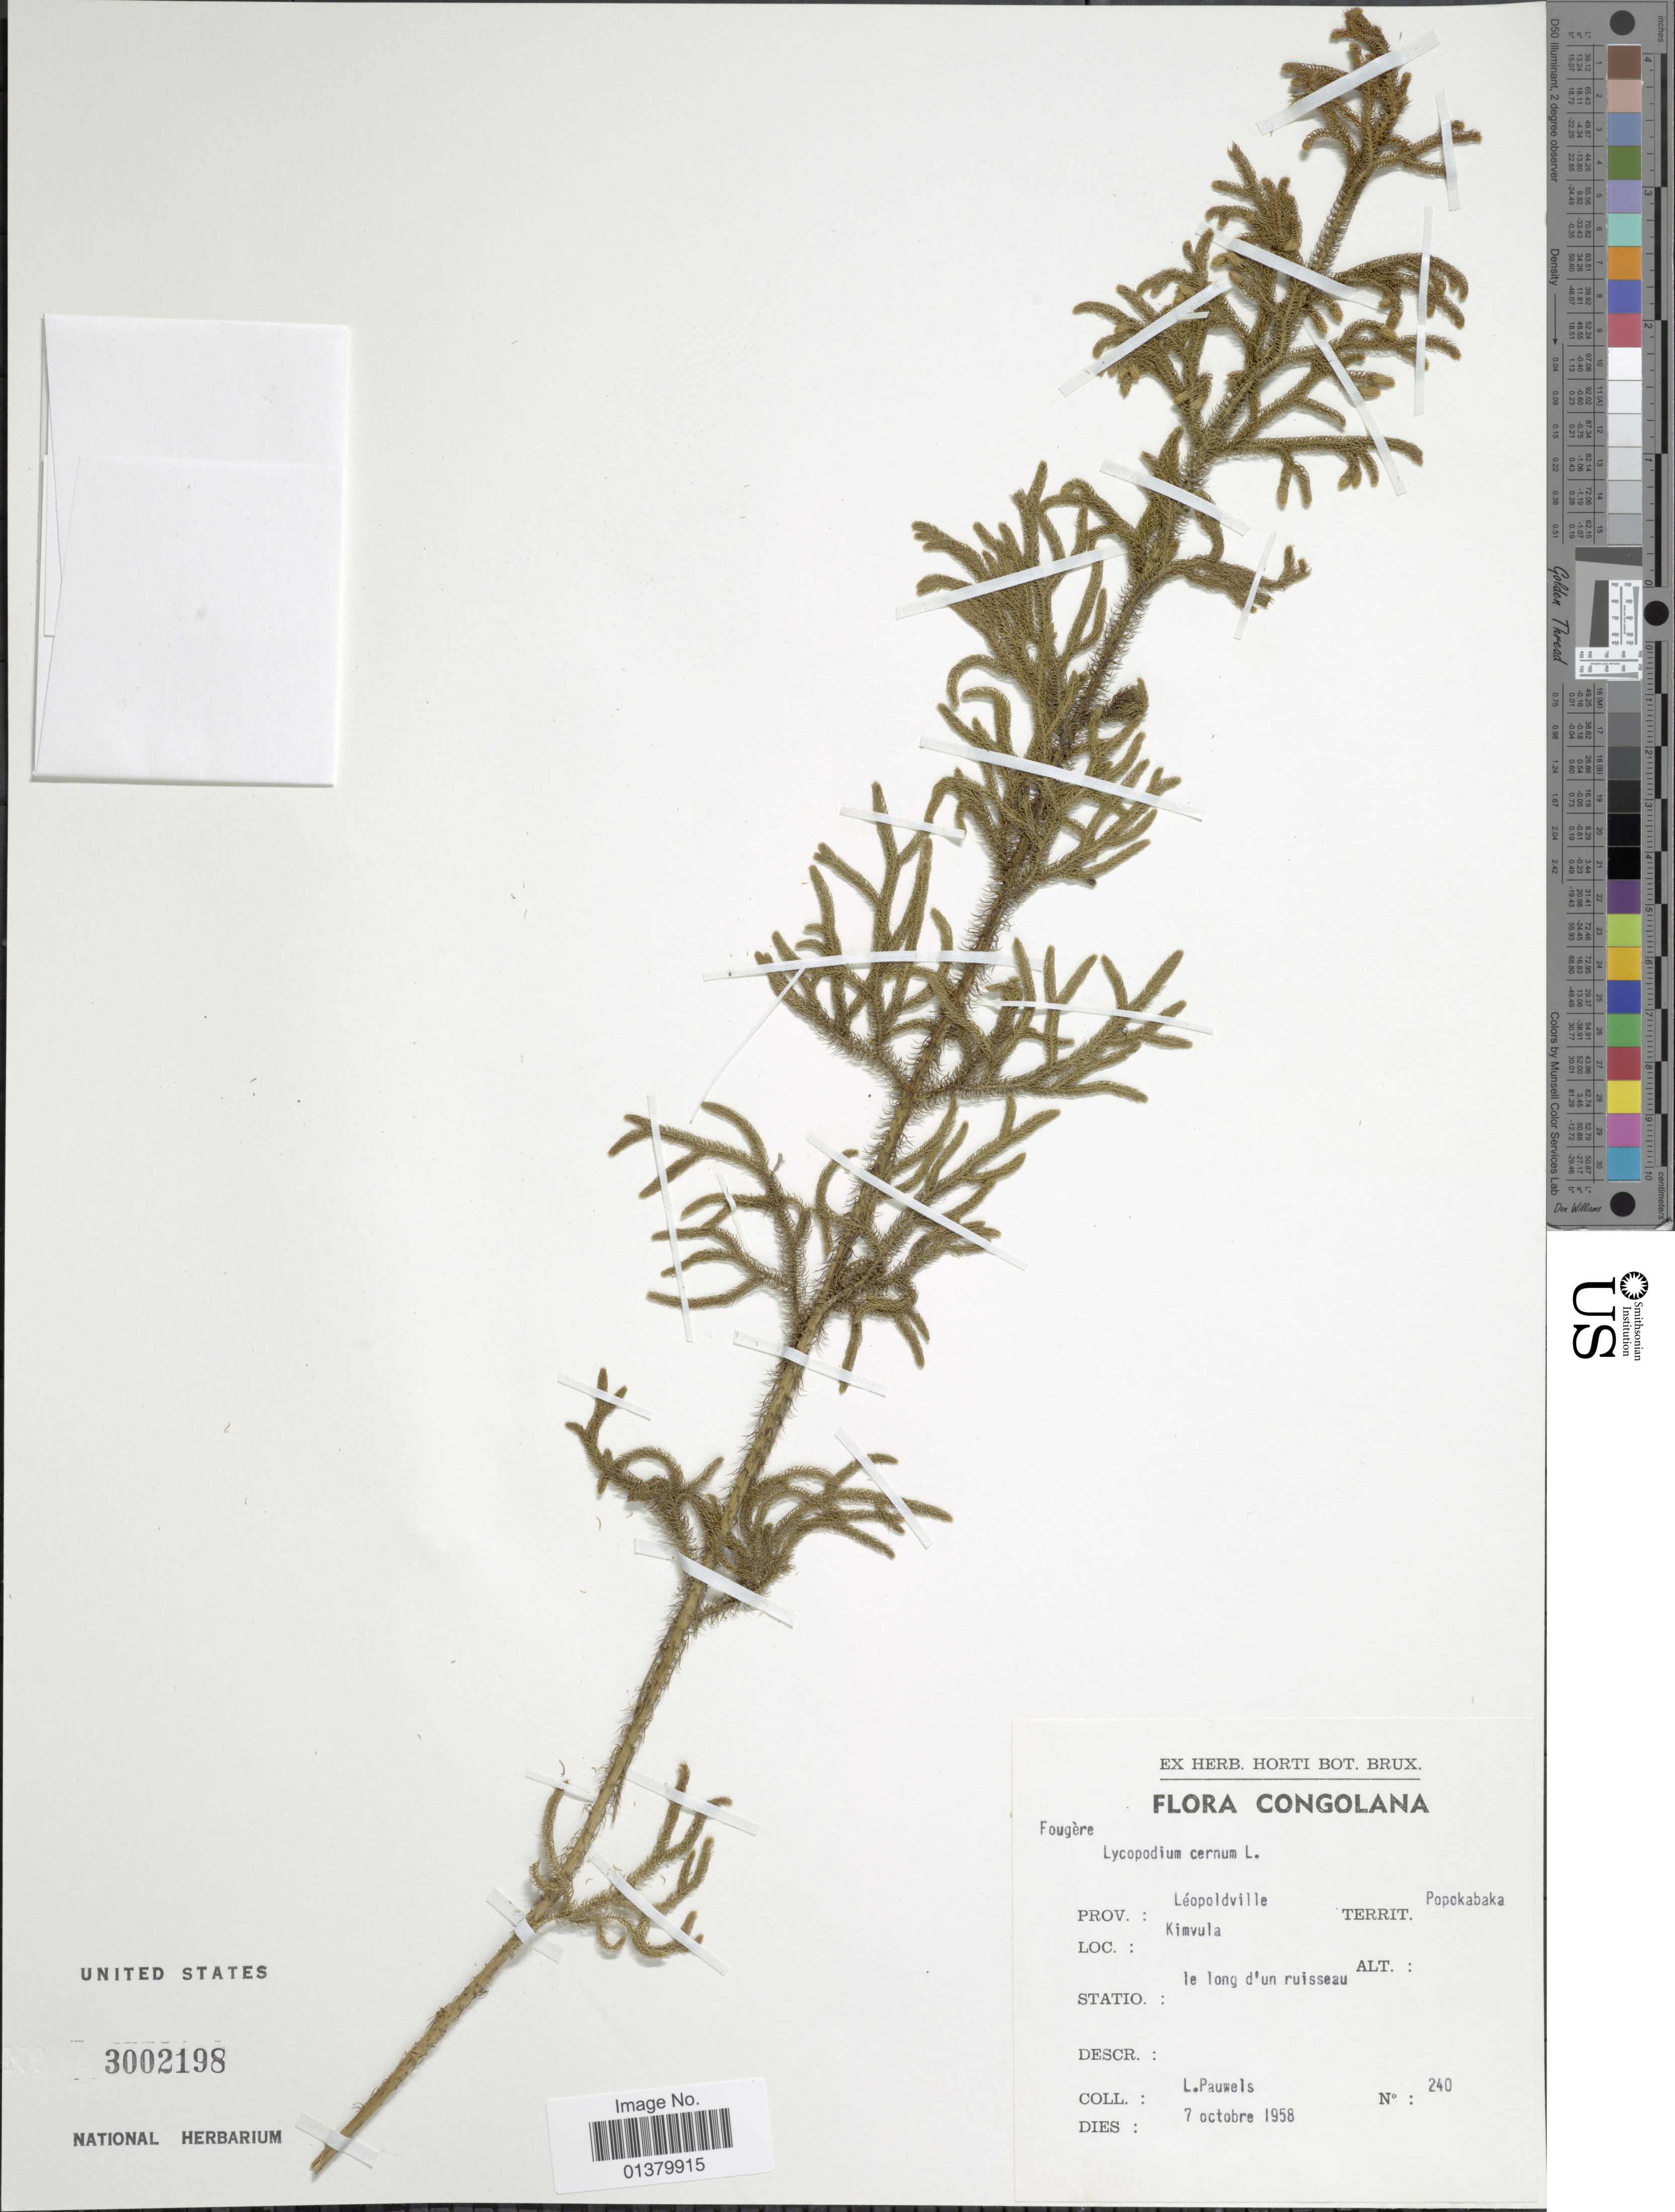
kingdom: Plantae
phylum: Tracheophyta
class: Lycopodiopsida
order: Lycopodiales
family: Lycopodiaceae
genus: Palhinhaea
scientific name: Palhinhaea cernua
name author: (L.) Vasc. & Franco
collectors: L. Pauwels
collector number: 240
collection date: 1958-10-07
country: Congo, Democratic Republic of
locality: Prov: Lopoldville, territ. Popokabaka, Kimvula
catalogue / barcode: US 3002198